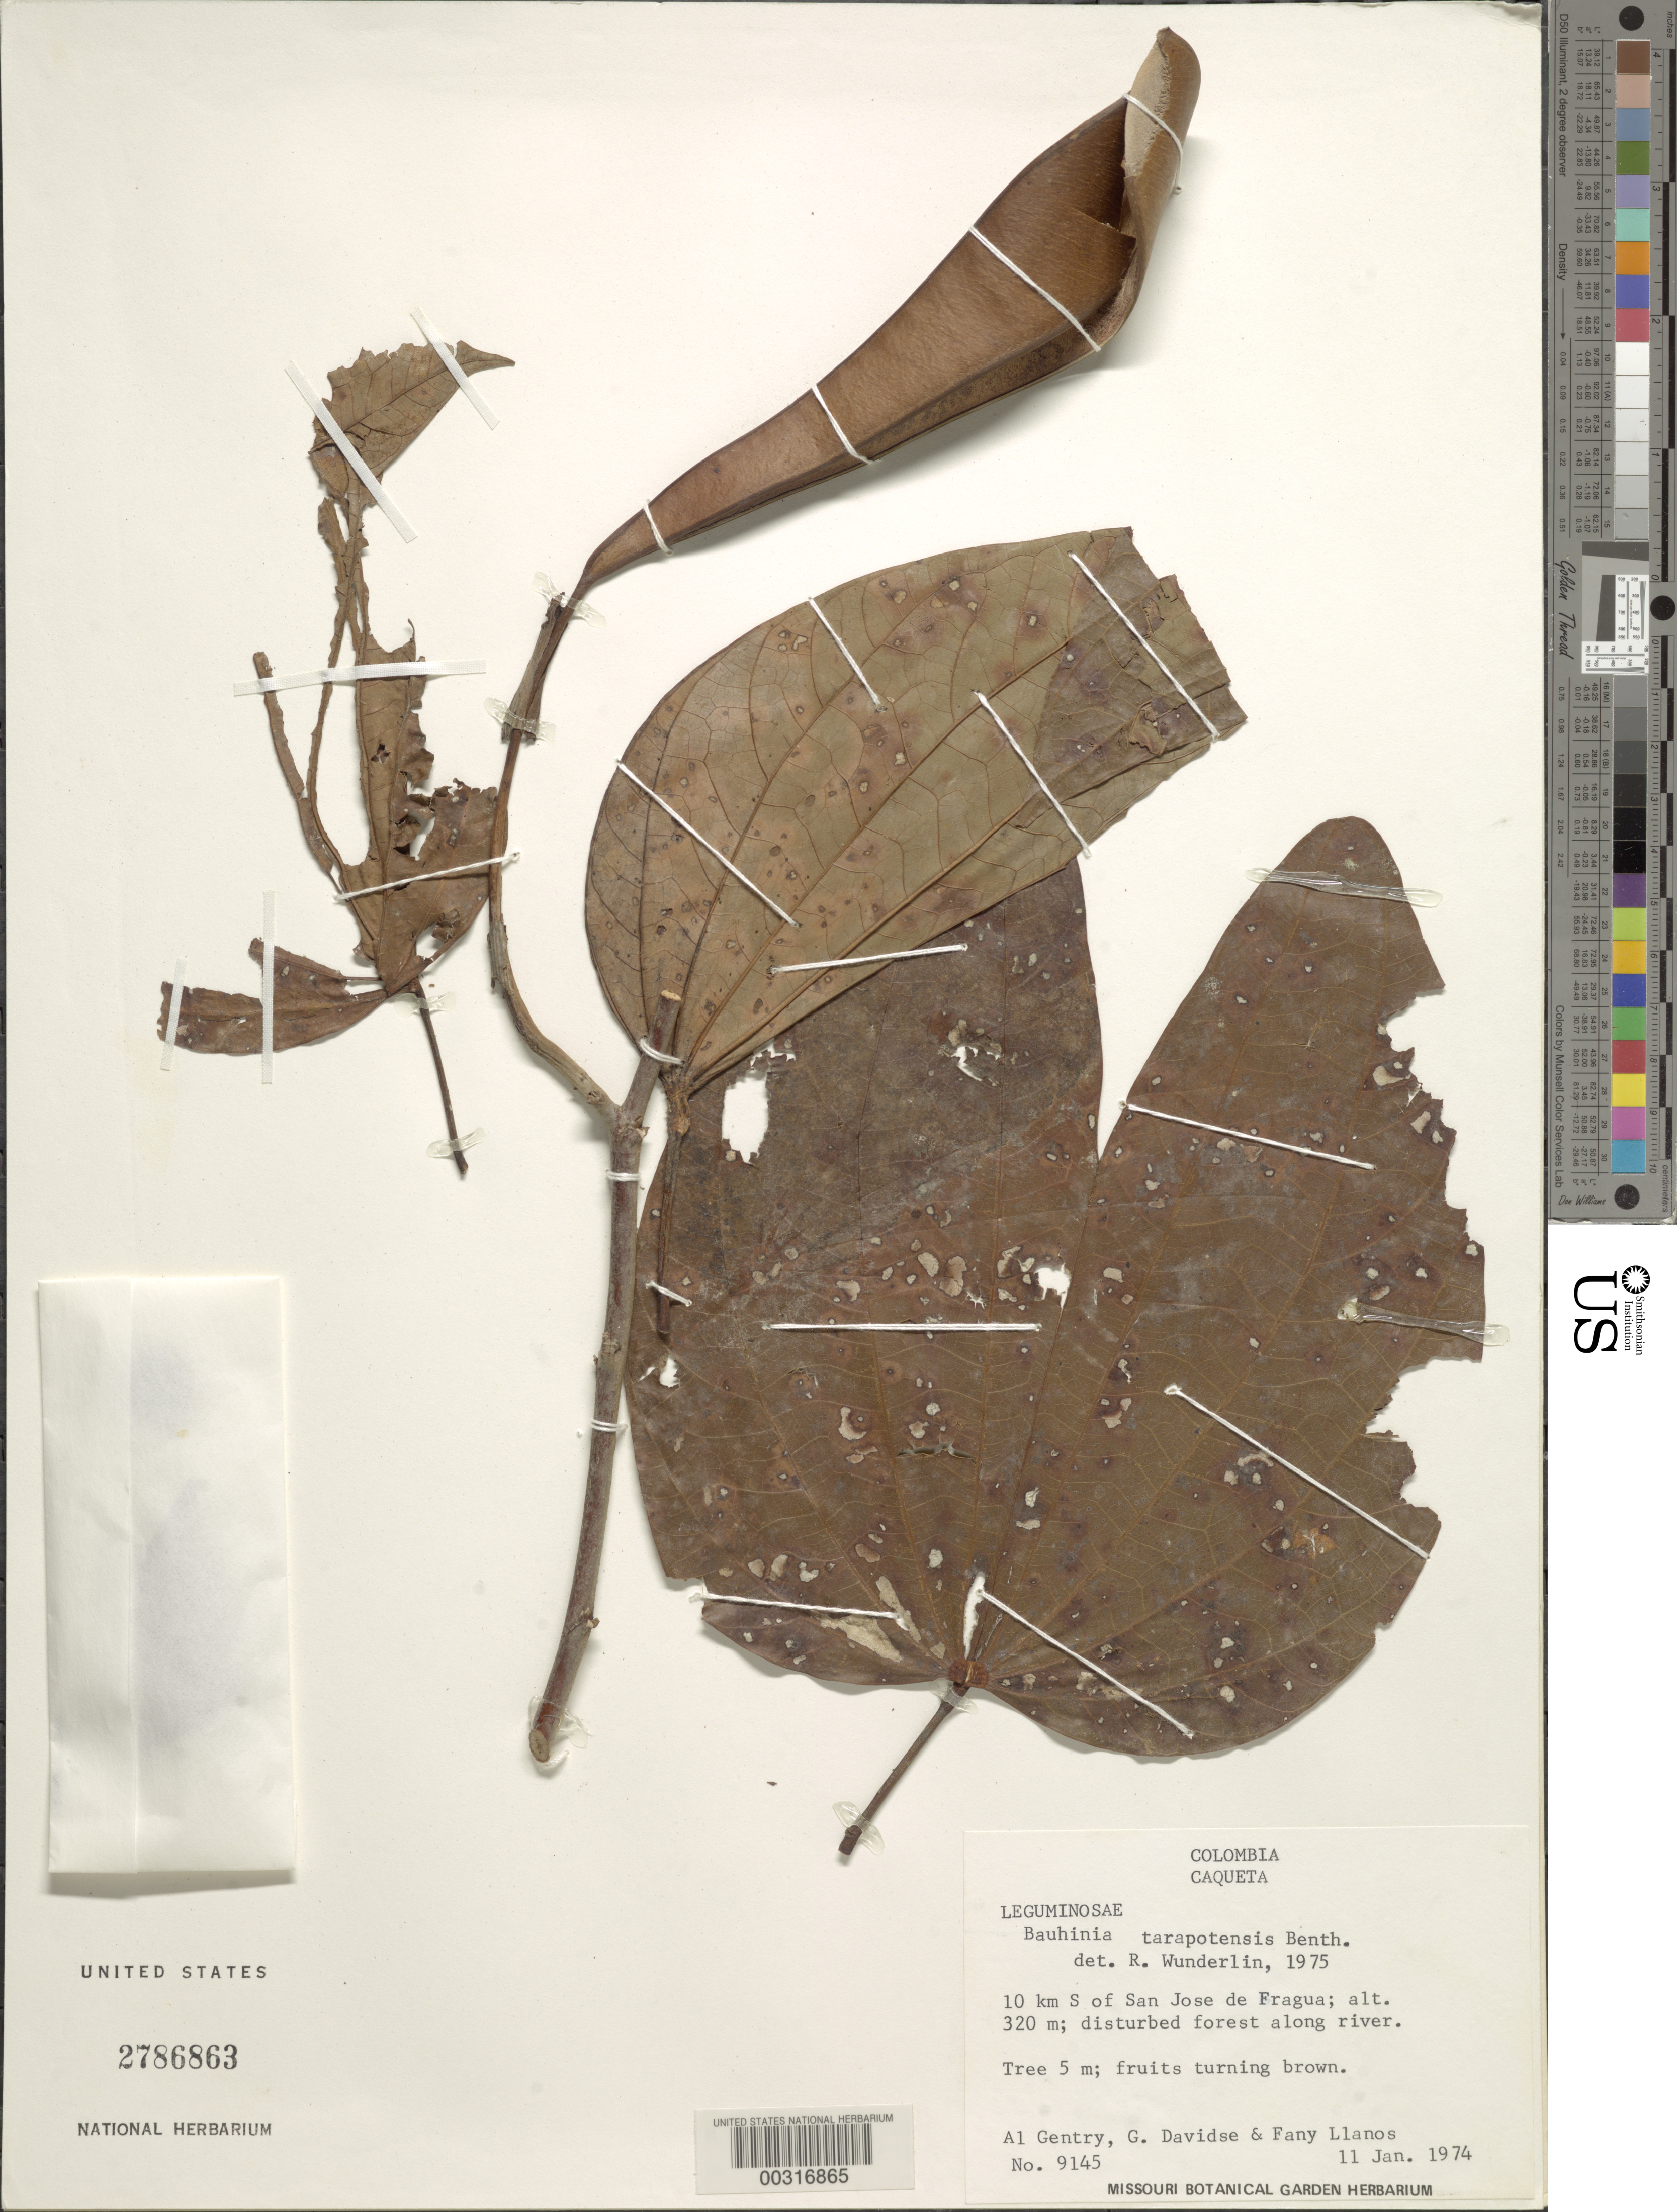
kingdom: Plantae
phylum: Tracheophyta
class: Magnoliopsida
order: Fabales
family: Fabaceae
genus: Bauhinia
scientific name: Bauhinia tarapotensis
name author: Benth.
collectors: A. H. Gentry, G. Davidse & F. Llanos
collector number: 9145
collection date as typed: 11 Jan 1974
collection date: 1974-01-11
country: Colombia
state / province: Caquetá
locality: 10 km S of San Jose de Fragua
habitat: Disturbed forest along river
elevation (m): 320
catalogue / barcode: US 2786863